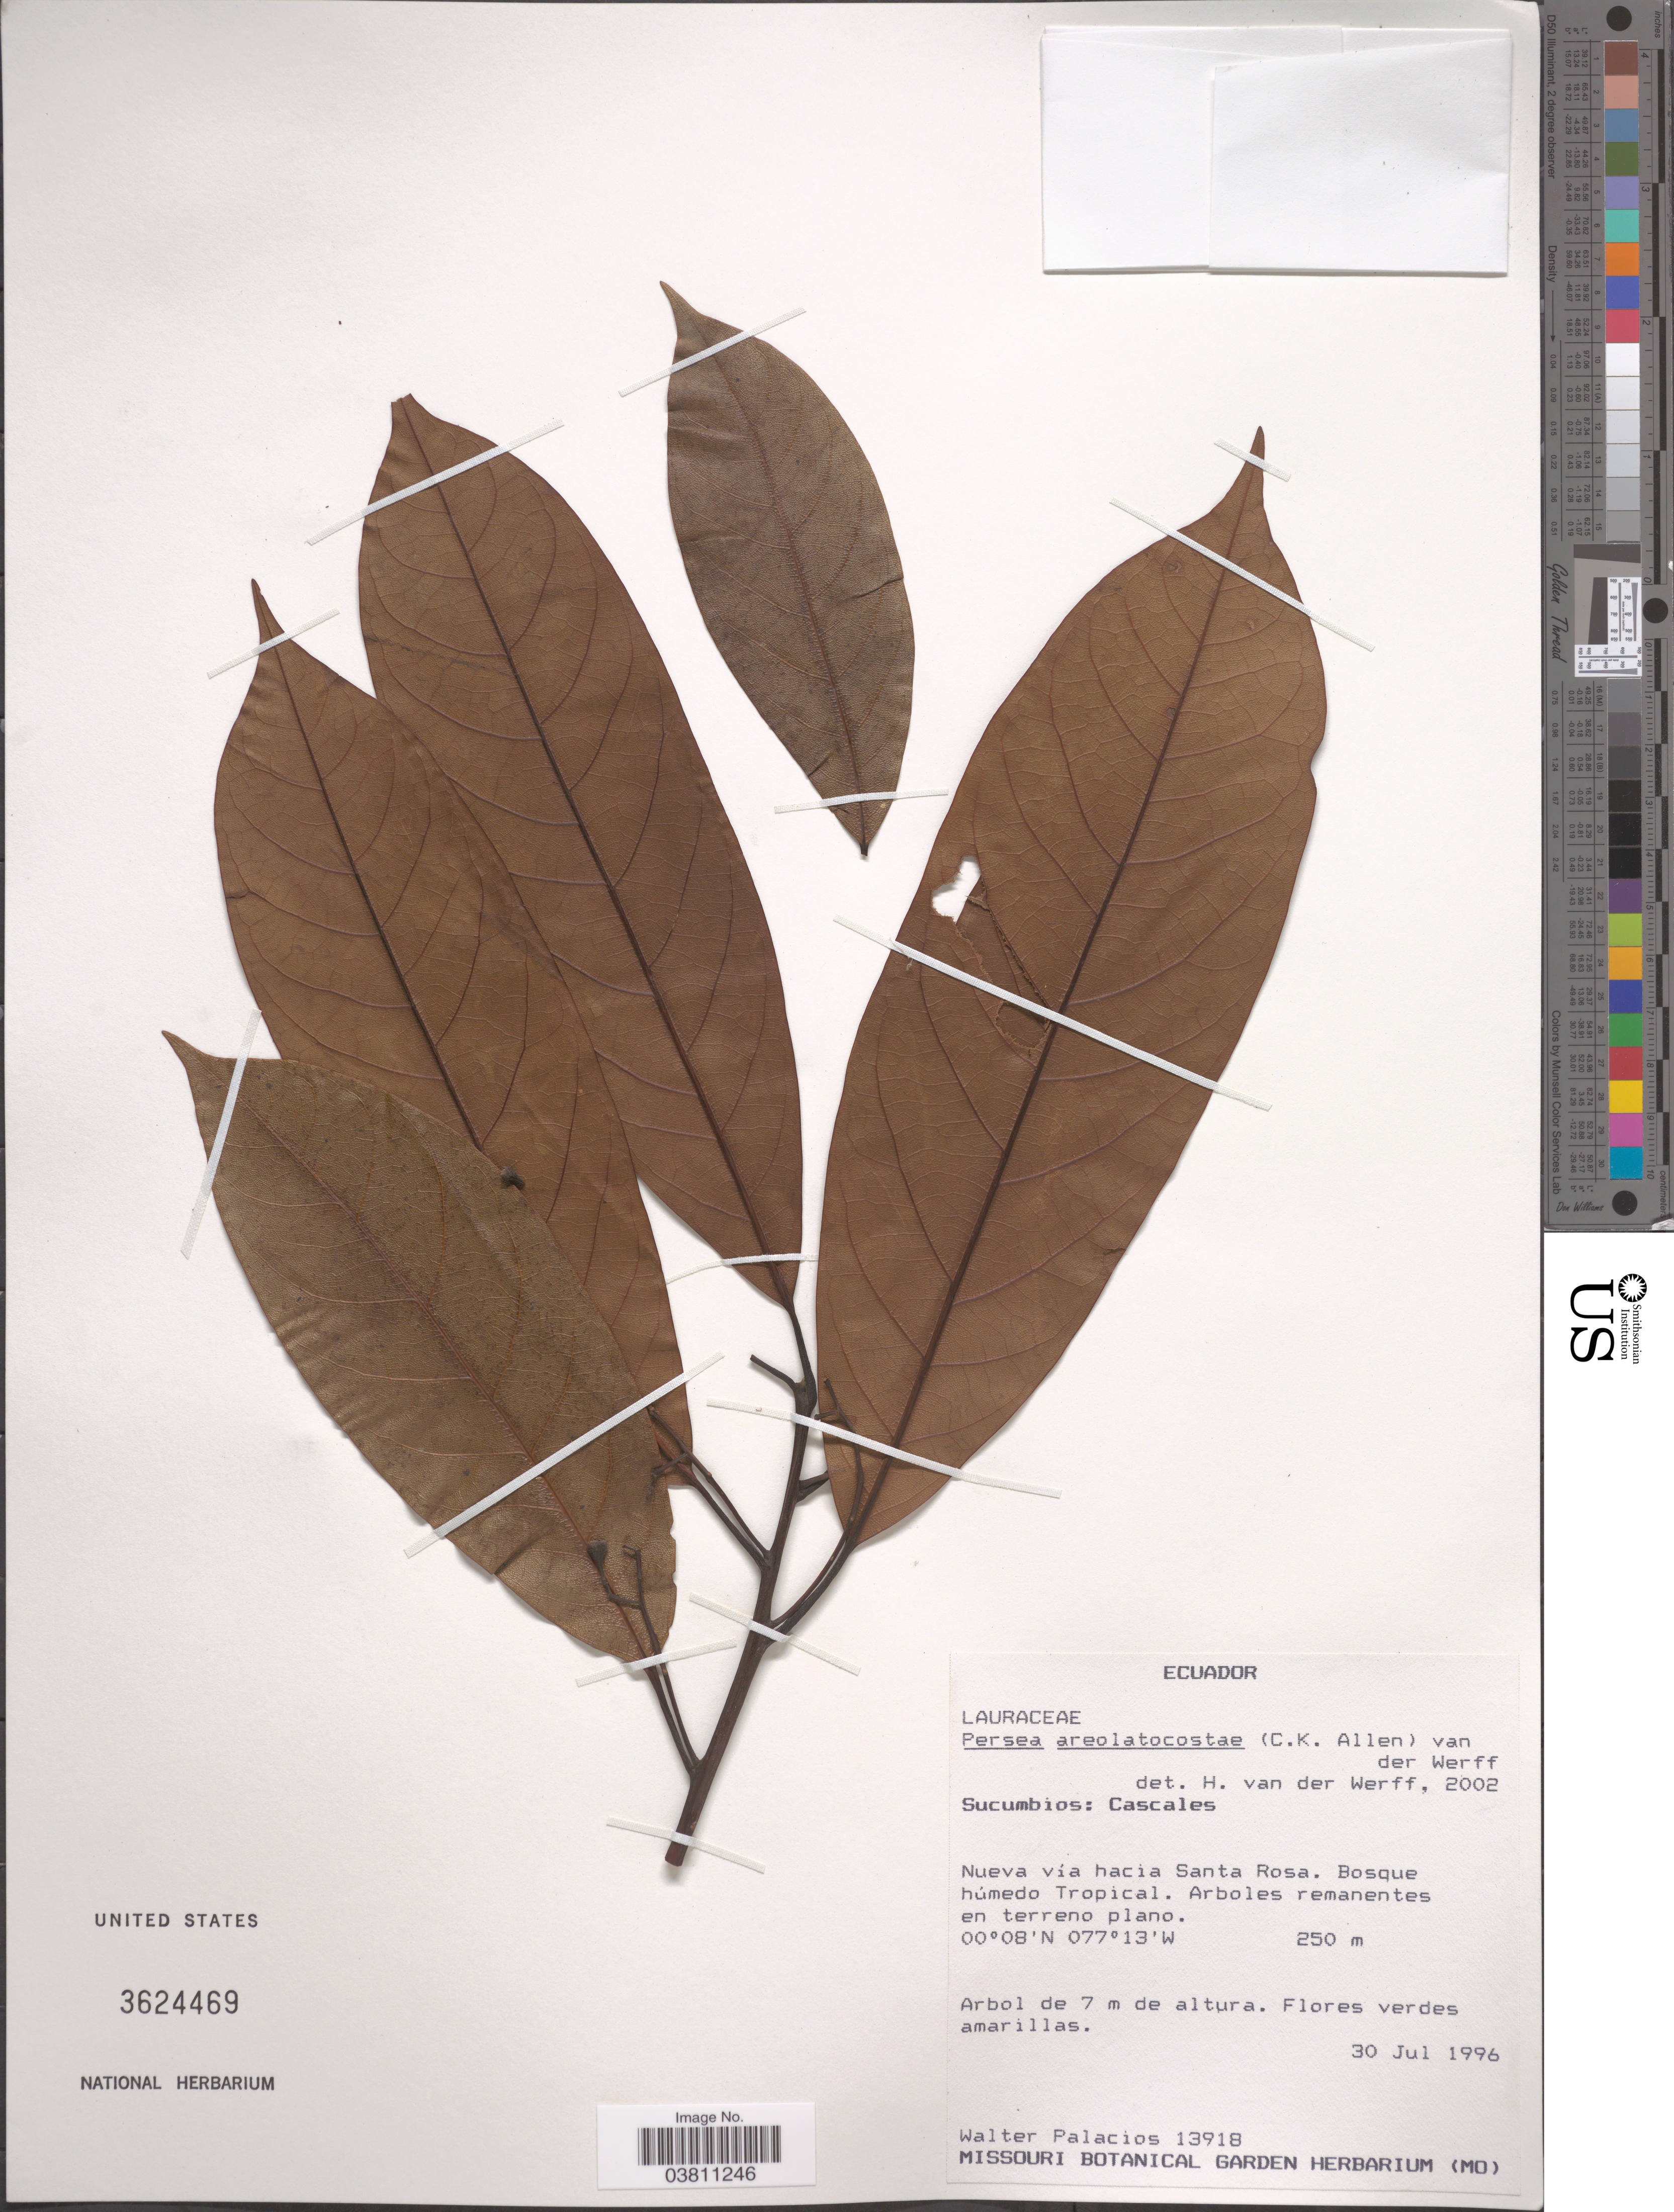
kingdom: Plantae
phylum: Tracheophyta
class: Magnoliopsida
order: Laurales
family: Lauraceae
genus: Persea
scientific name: Persea areolatocostae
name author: (C.K. Allen) van der Werff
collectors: W. Palacios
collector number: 13918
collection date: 1996-07-30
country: Ecuador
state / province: Sucumbíos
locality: Cascales. Nueva vía hacia Santa Rosa.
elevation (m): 250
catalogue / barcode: US 3624469